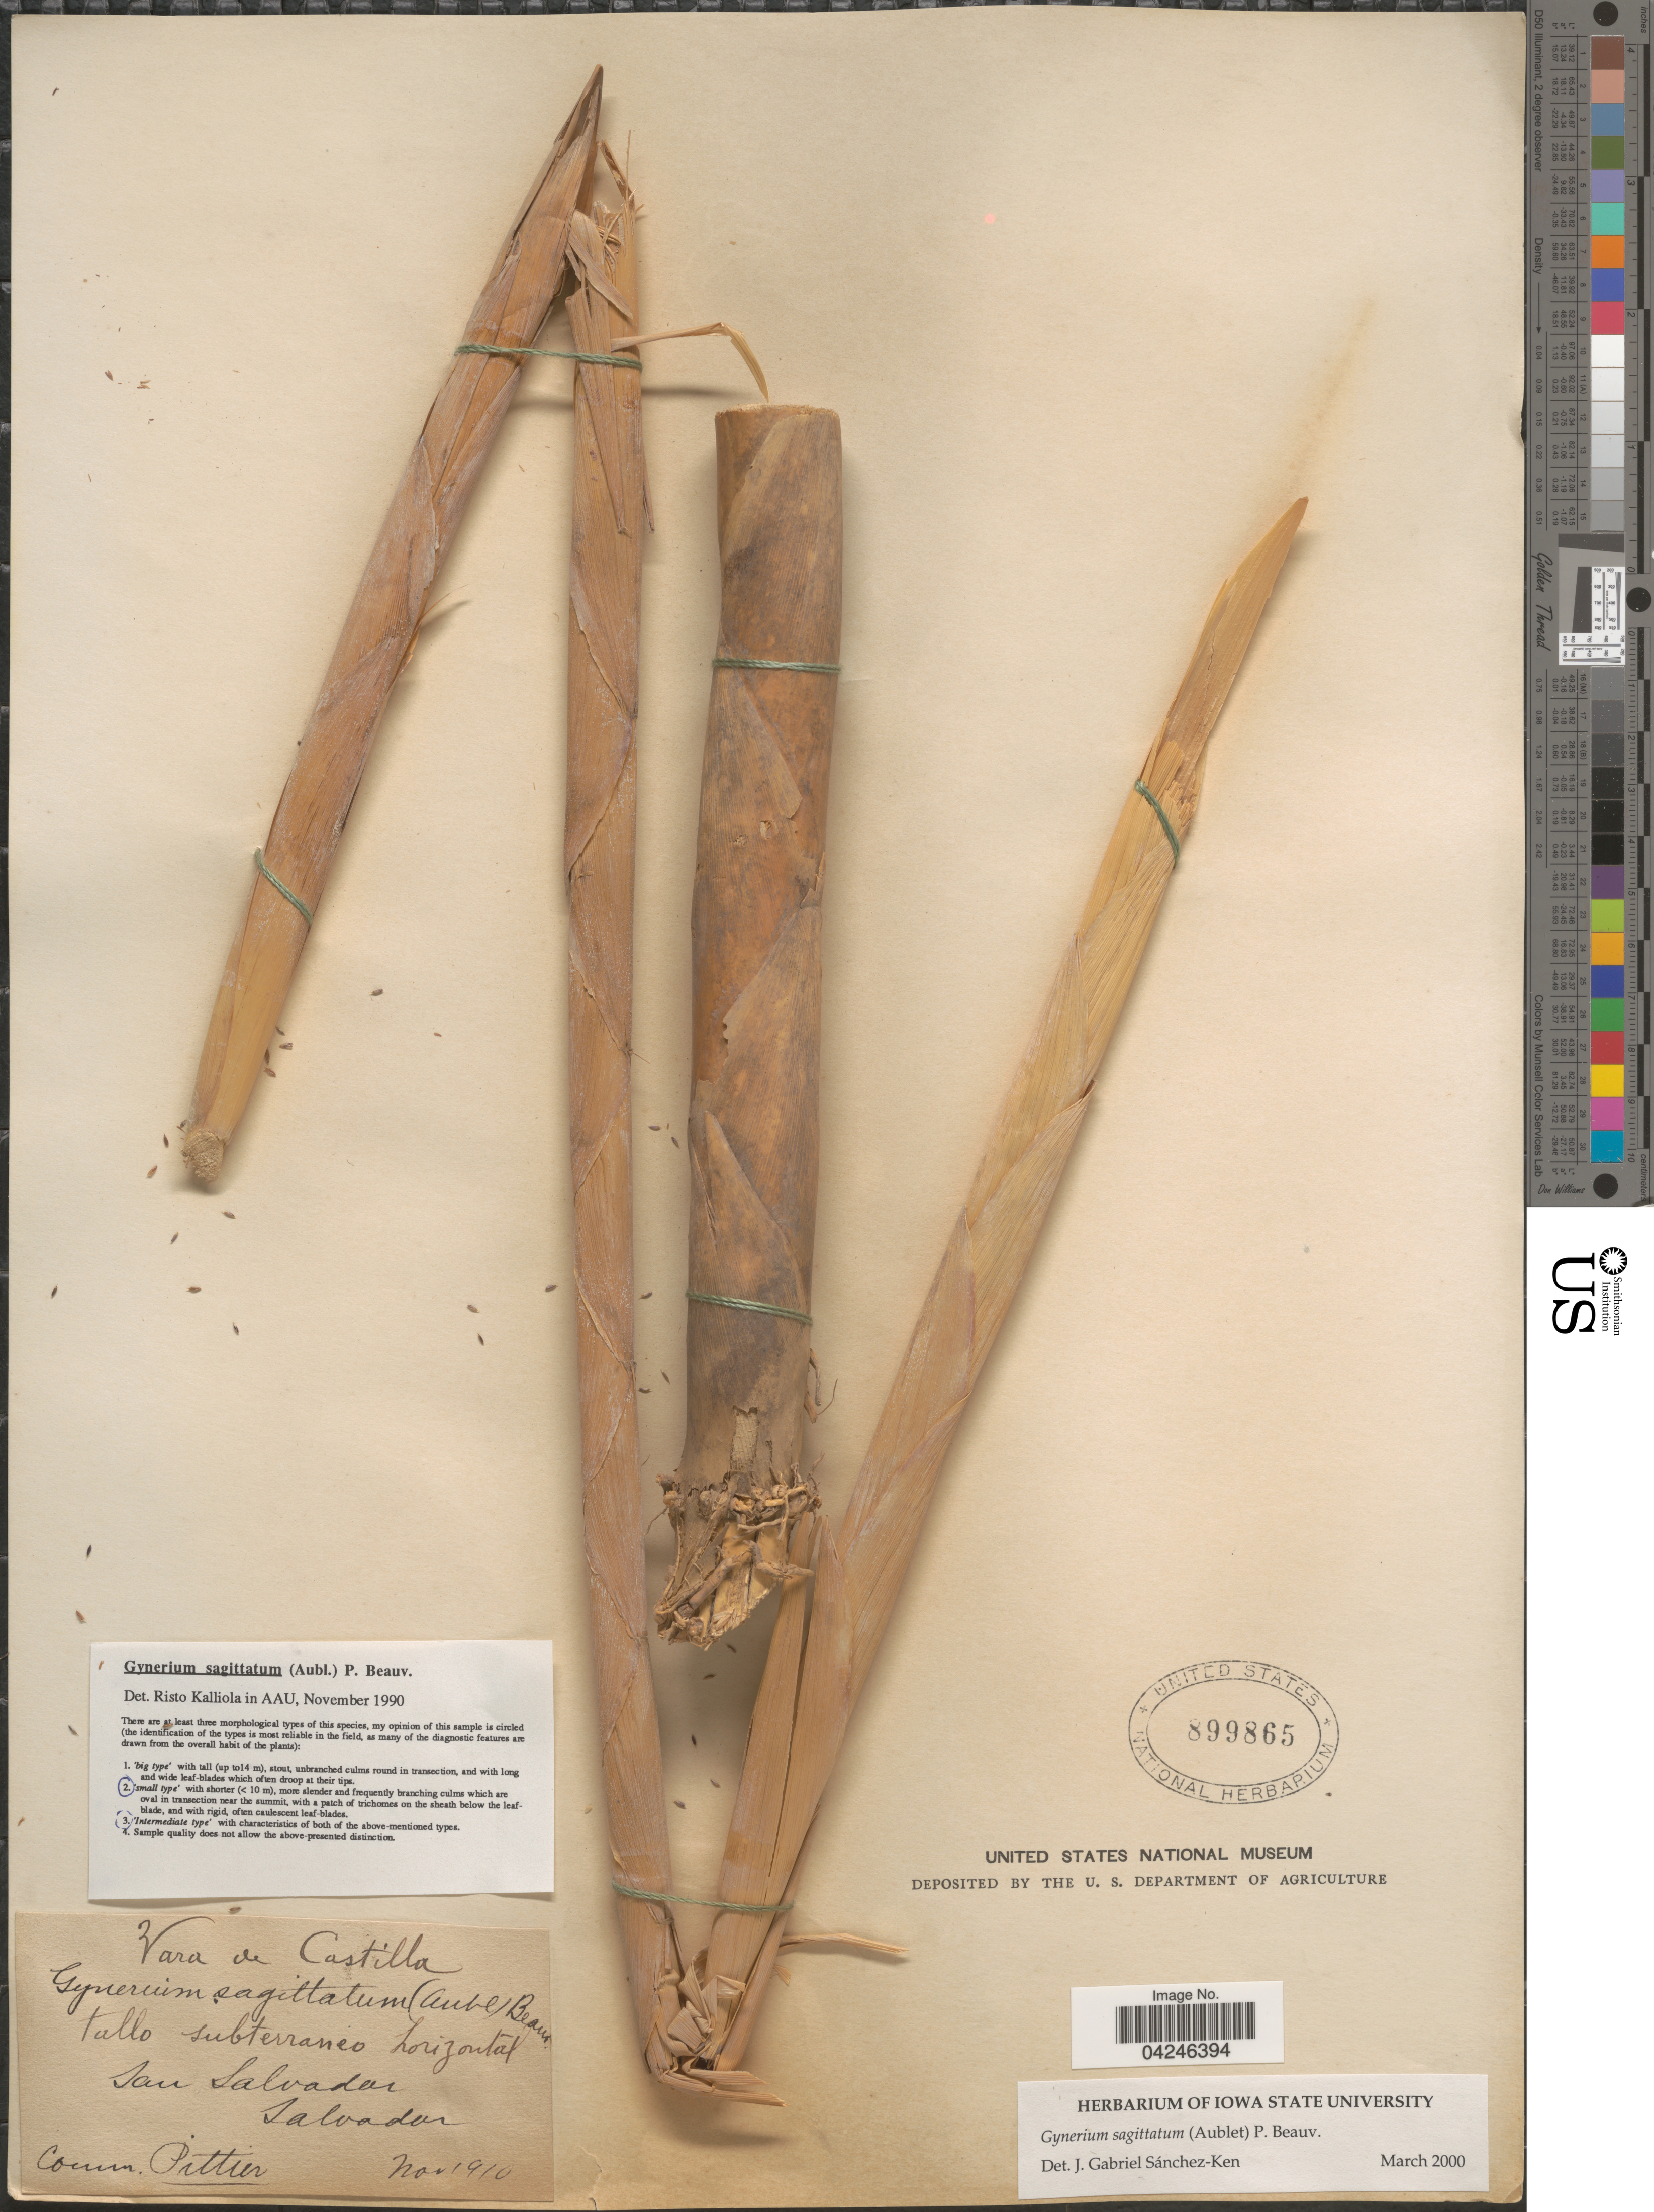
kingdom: Plantae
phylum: Tracheophyta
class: Liliopsida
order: Poales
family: Poaceae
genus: Gynerium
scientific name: Gynerium sagittatum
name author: (Aubl.) P. Beauv.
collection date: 1910-11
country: El Salvador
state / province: San Salvador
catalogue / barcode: US 899865